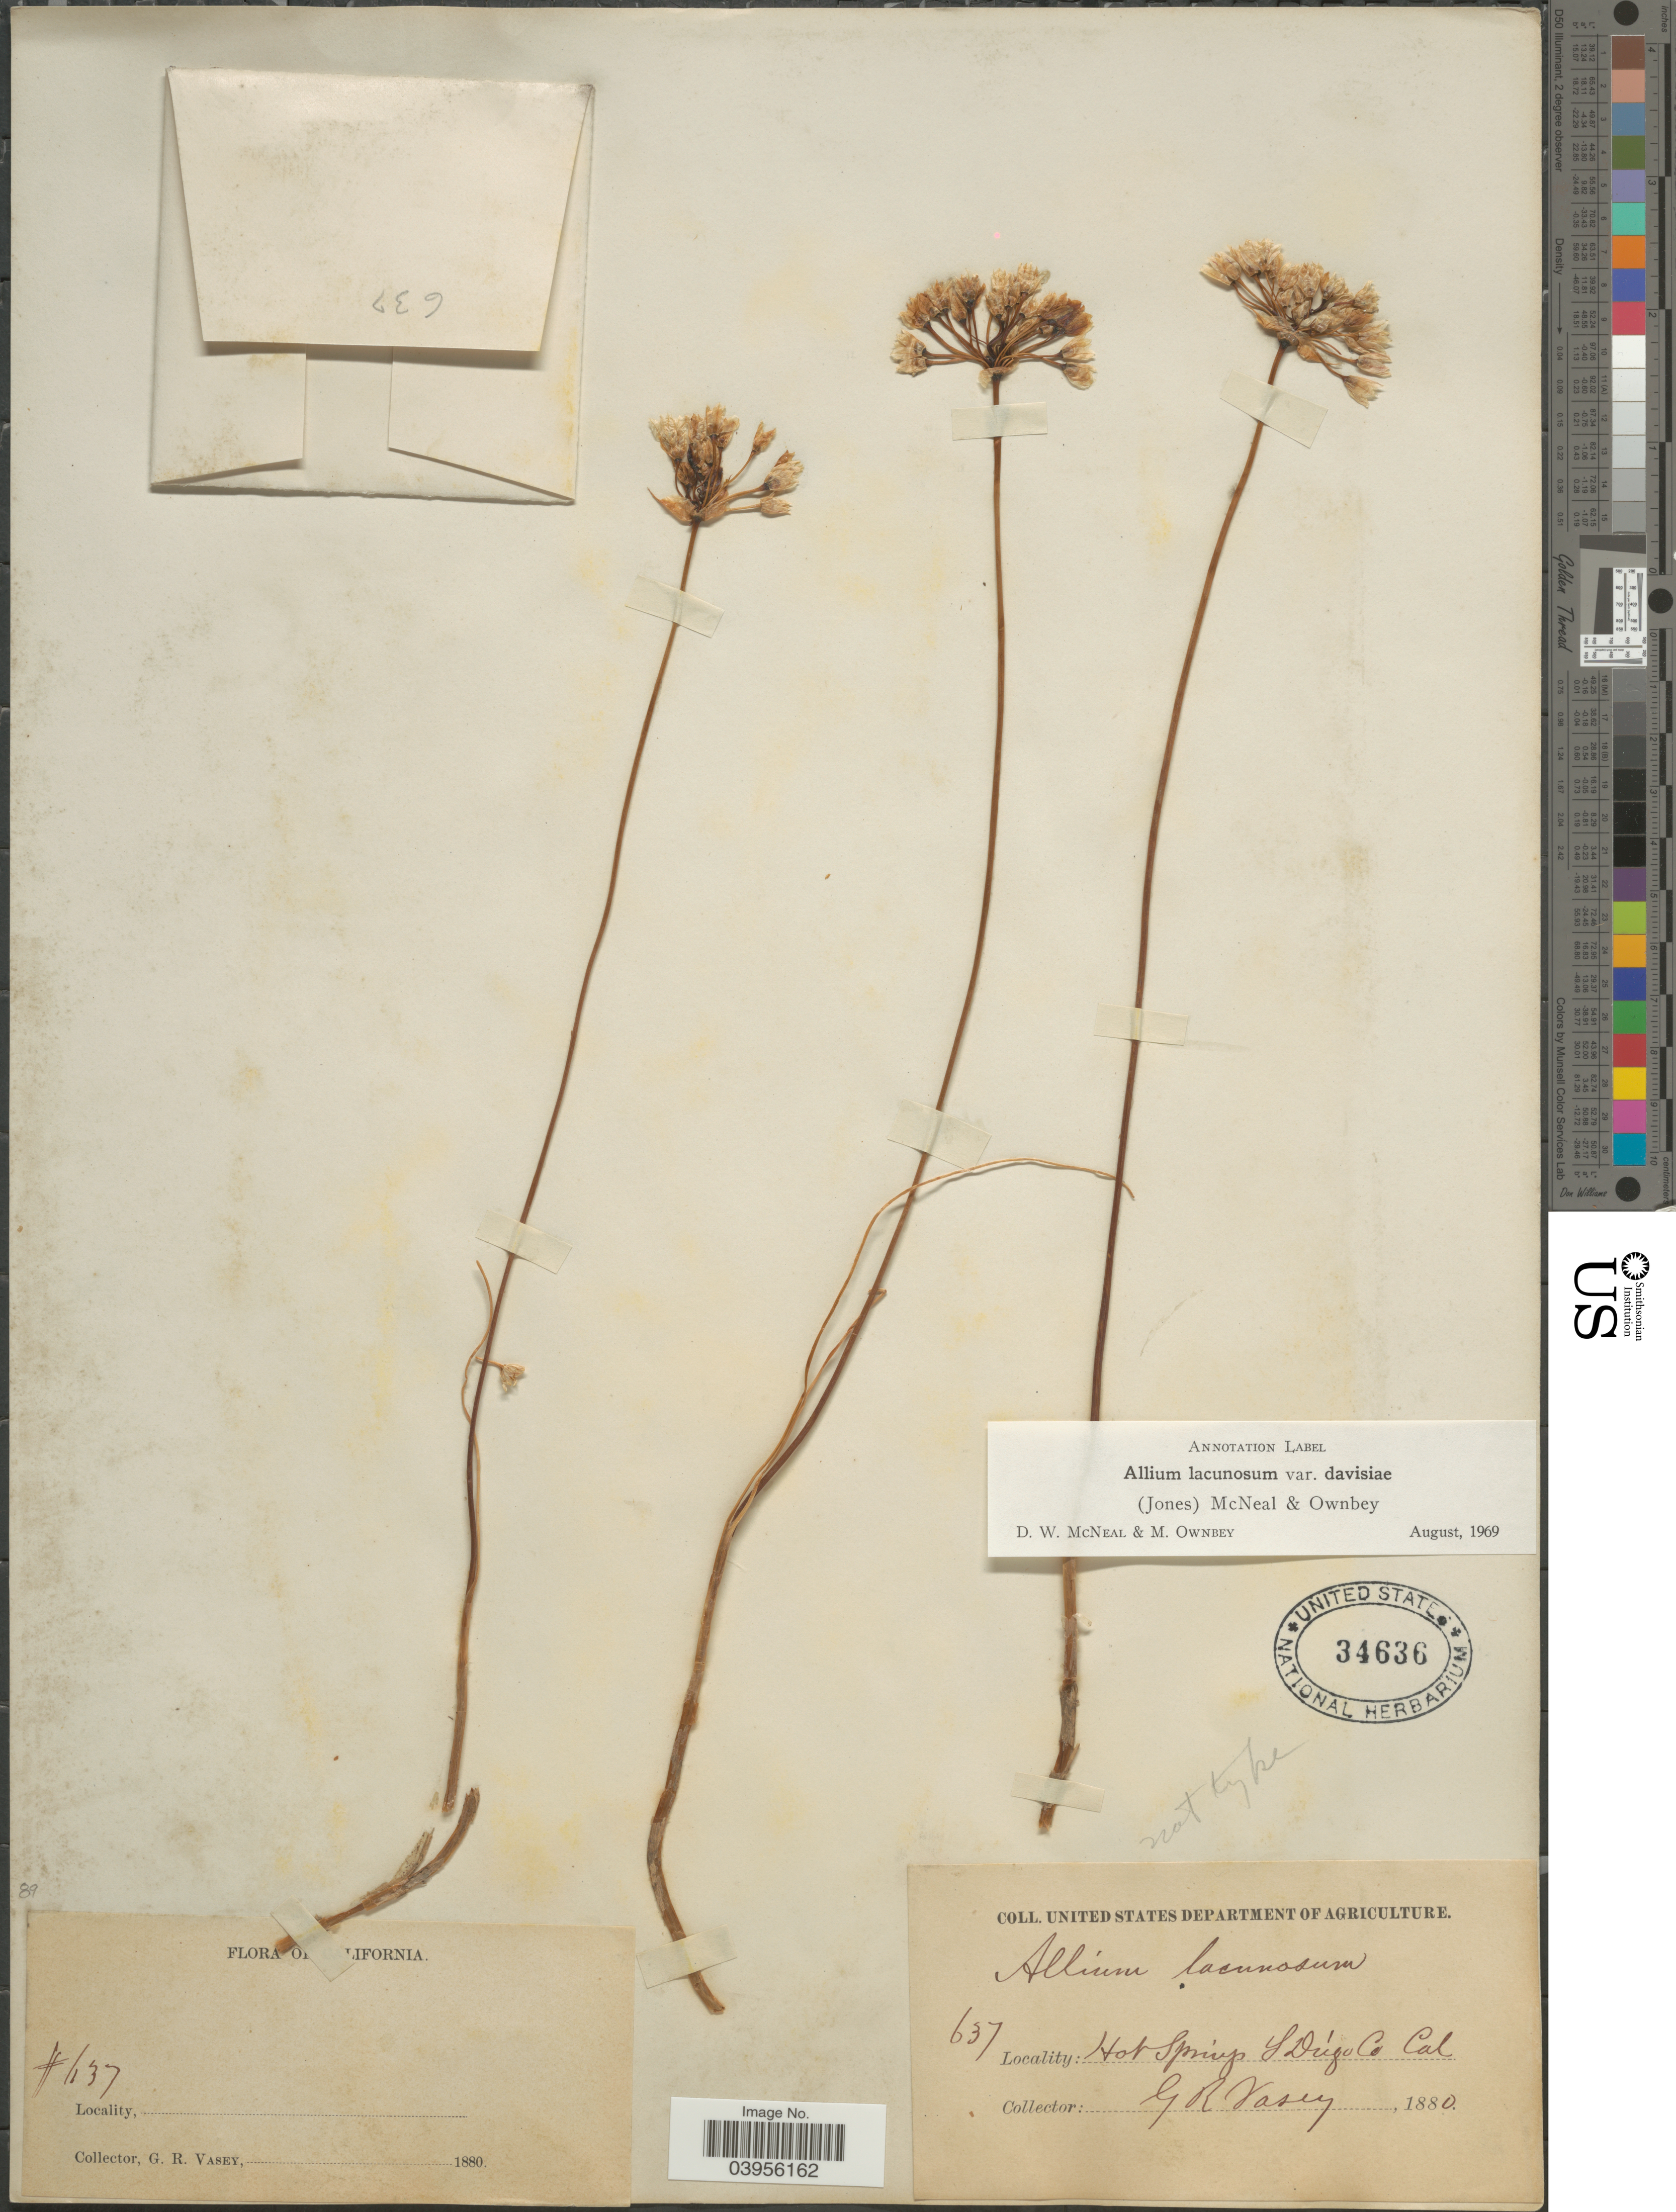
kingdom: Plantae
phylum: Tracheophyta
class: Liliopsida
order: Asparagales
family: Amaryllidaceae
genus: Allium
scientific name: Allium lacunosum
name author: S. Watson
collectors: G. R. Vasey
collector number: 637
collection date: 1880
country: United States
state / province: California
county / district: San Diego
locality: Hot Springs, S Diego Co.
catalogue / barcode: US 34636